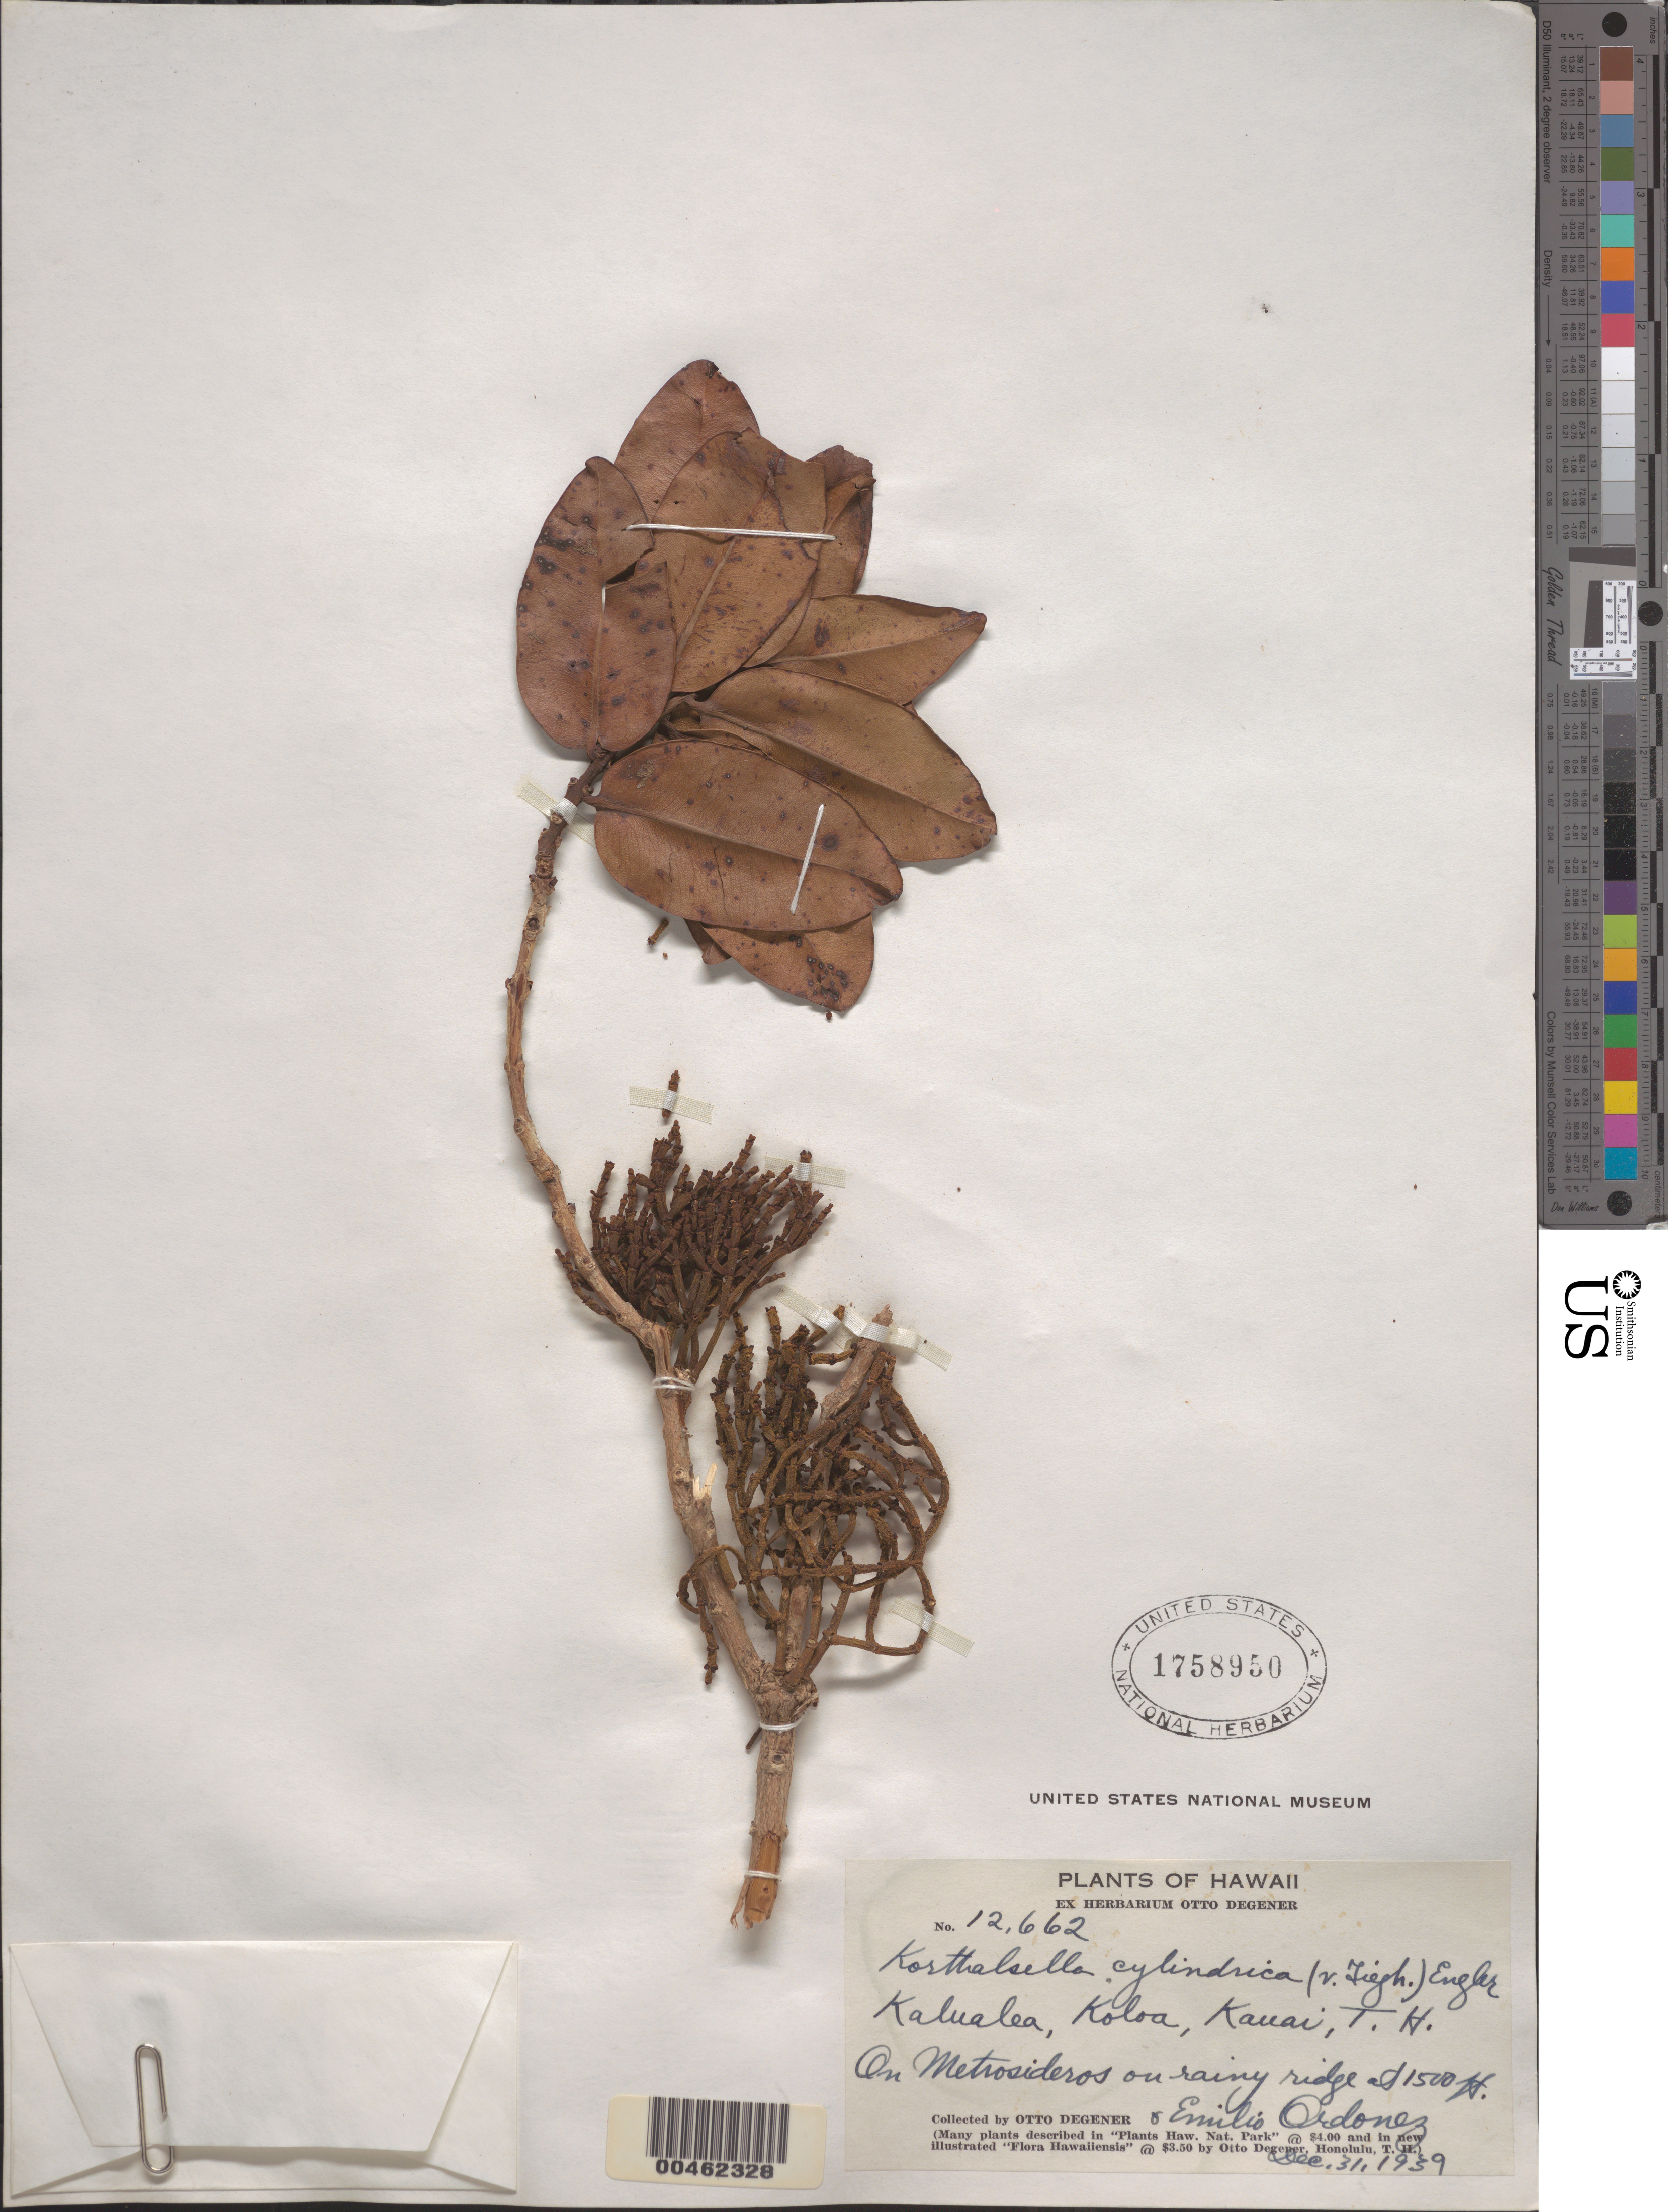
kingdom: Plantae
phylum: Tracheophyta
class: Magnoliopsida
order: Santalales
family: Viscaceae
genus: Korthalsella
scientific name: Korthalsella cylindrica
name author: (Tiegh.) Engl.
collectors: O. Degener & E. Ordonez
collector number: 12662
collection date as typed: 31 Dec 1939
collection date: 1939-12-31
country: United States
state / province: Hawaii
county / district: Kauai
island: Kaua'i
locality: Kalualea, Koloa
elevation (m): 457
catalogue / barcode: US 1758950